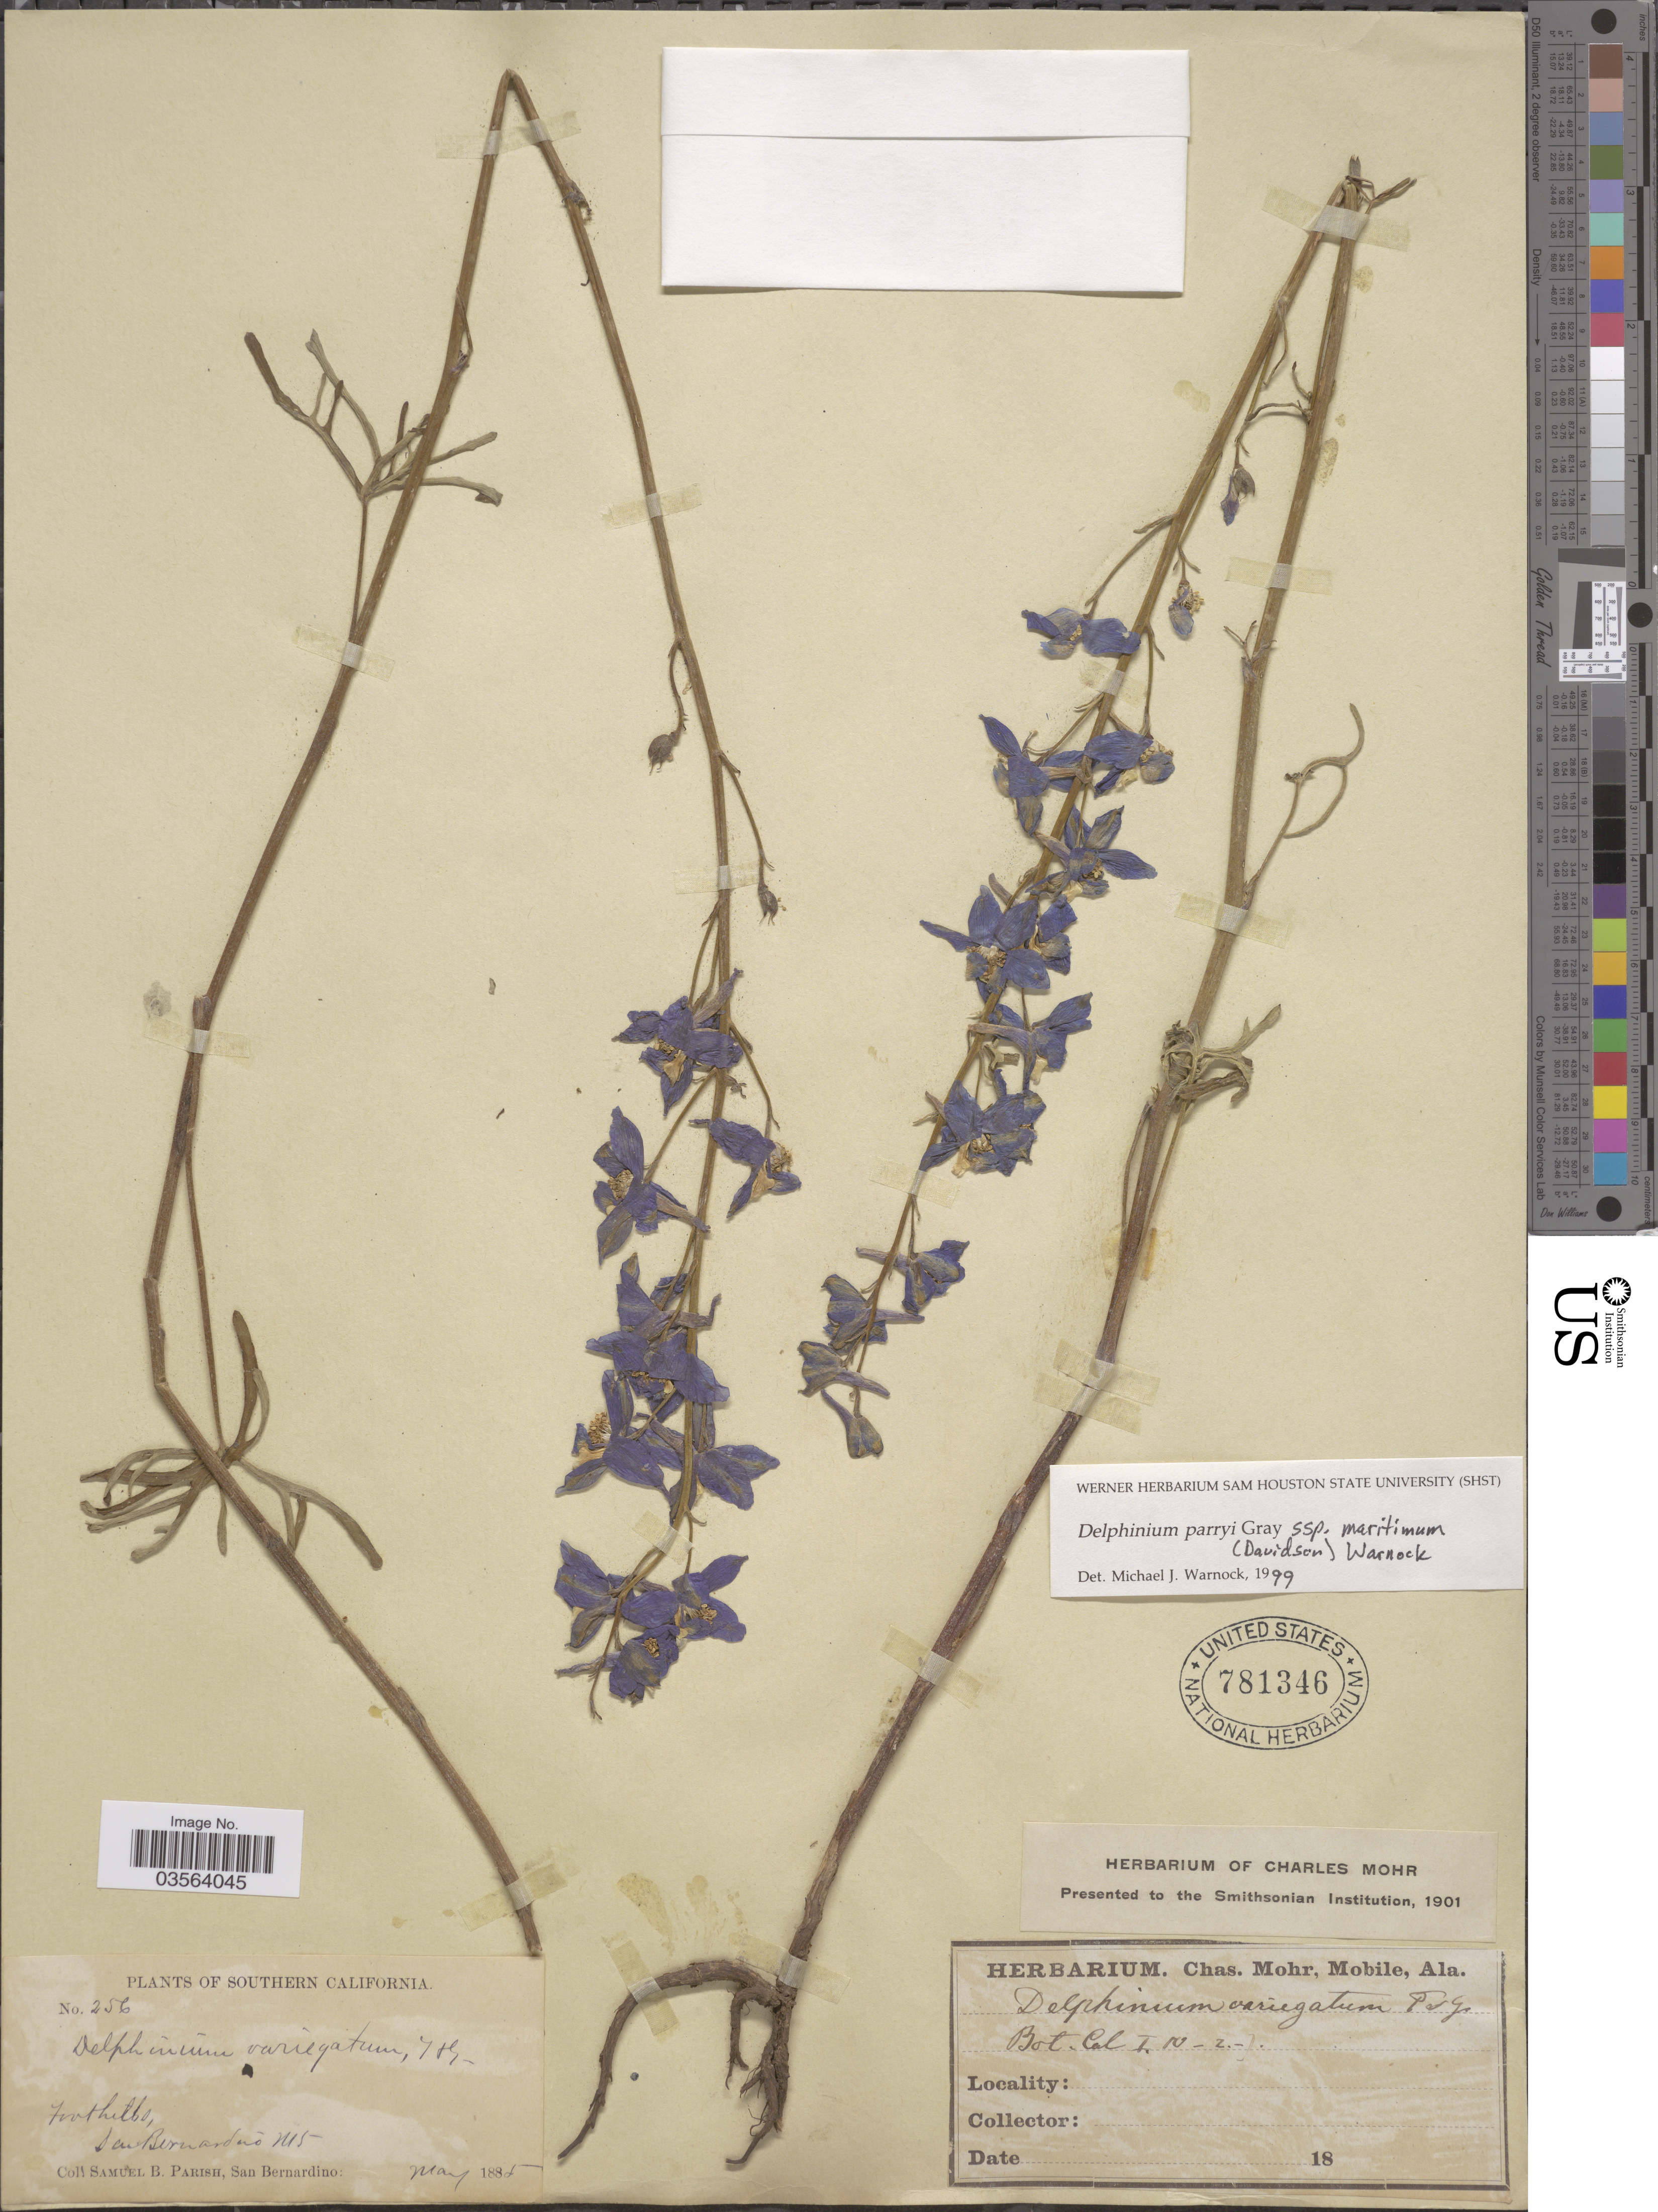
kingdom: Plantae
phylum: Tracheophyta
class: Magnoliopsida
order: Ranunculales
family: Ranunculaceae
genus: Delphinium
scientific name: Delphinium parryi subsp. maritimum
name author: (Davidson) M.J. Warnock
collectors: S. B. Parish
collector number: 256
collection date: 1885-05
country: United States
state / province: California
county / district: San Bernardino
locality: Southern California. Foothills, San Bernardino Mts.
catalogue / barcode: US 781346